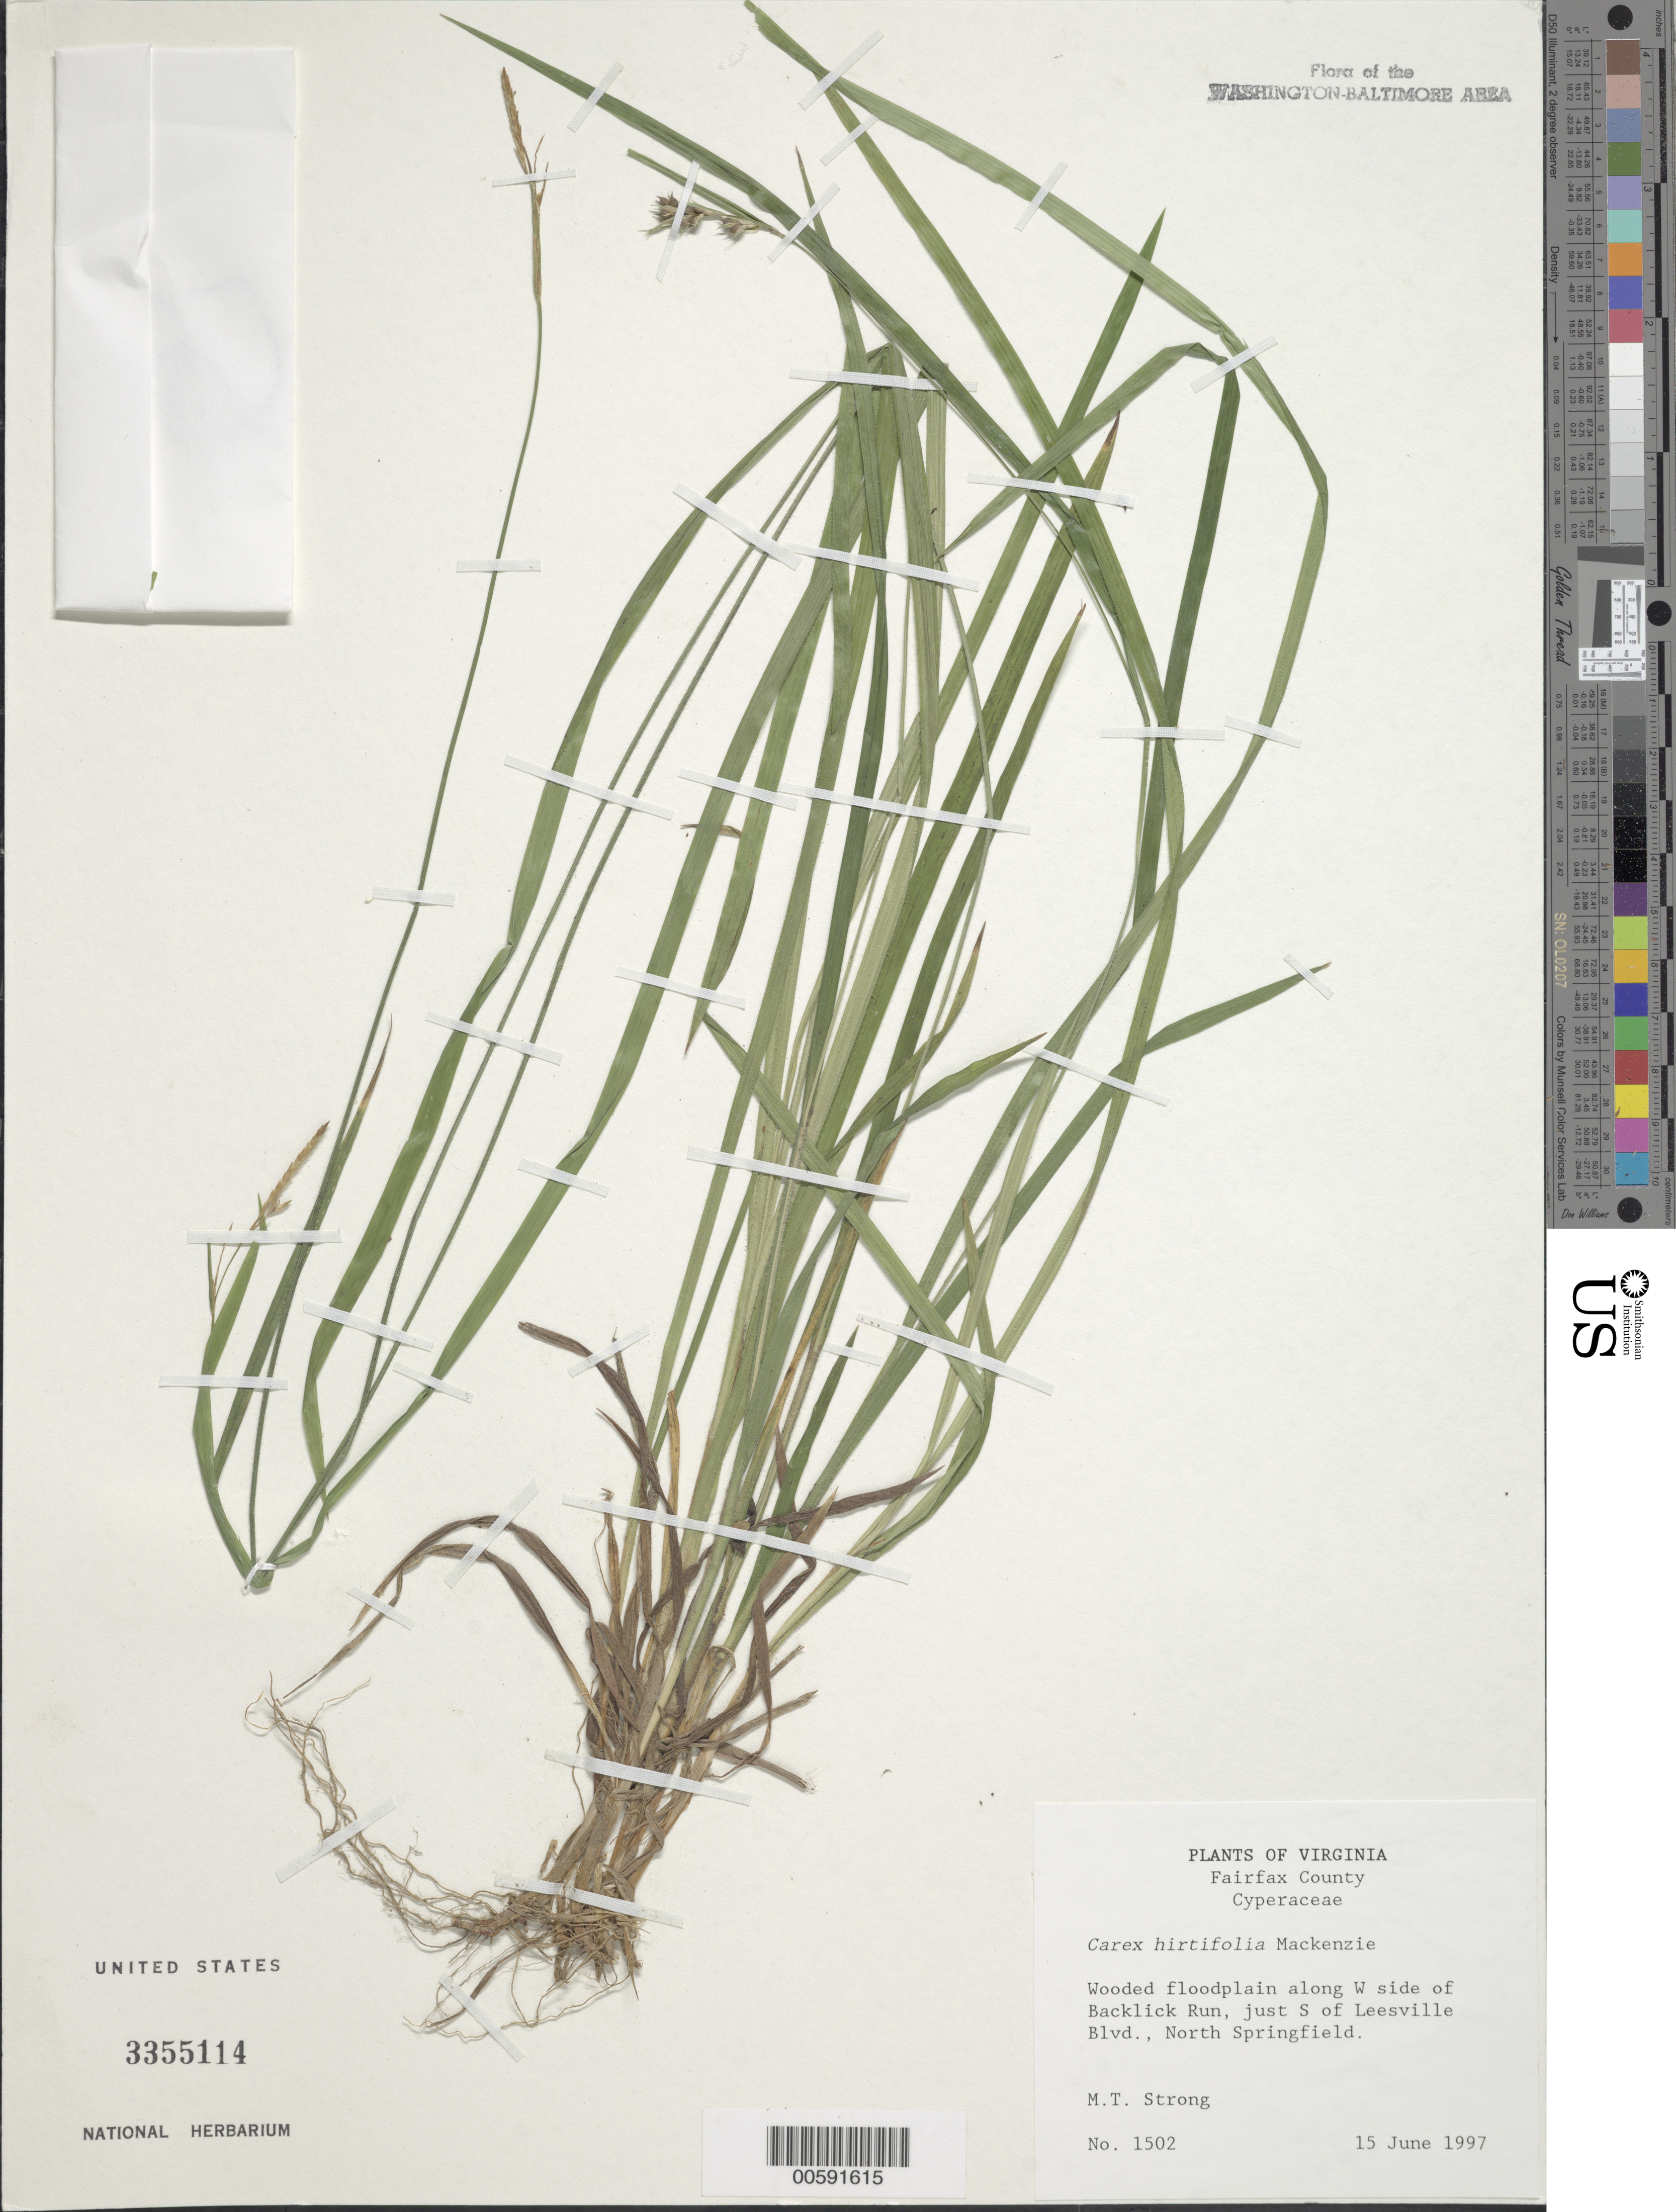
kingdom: Plantae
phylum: Tracheophyta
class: Liliopsida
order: Poales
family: Cyperaceae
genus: Carex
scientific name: Carex hirtifolia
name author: Mack.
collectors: M. T. Strong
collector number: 1502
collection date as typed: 15 Jun 1997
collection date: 1997-06-15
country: United States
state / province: Virginia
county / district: Fairfax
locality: W side of Backlick Run, S of Leesville Blvd., north Springfield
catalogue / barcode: US 3355114